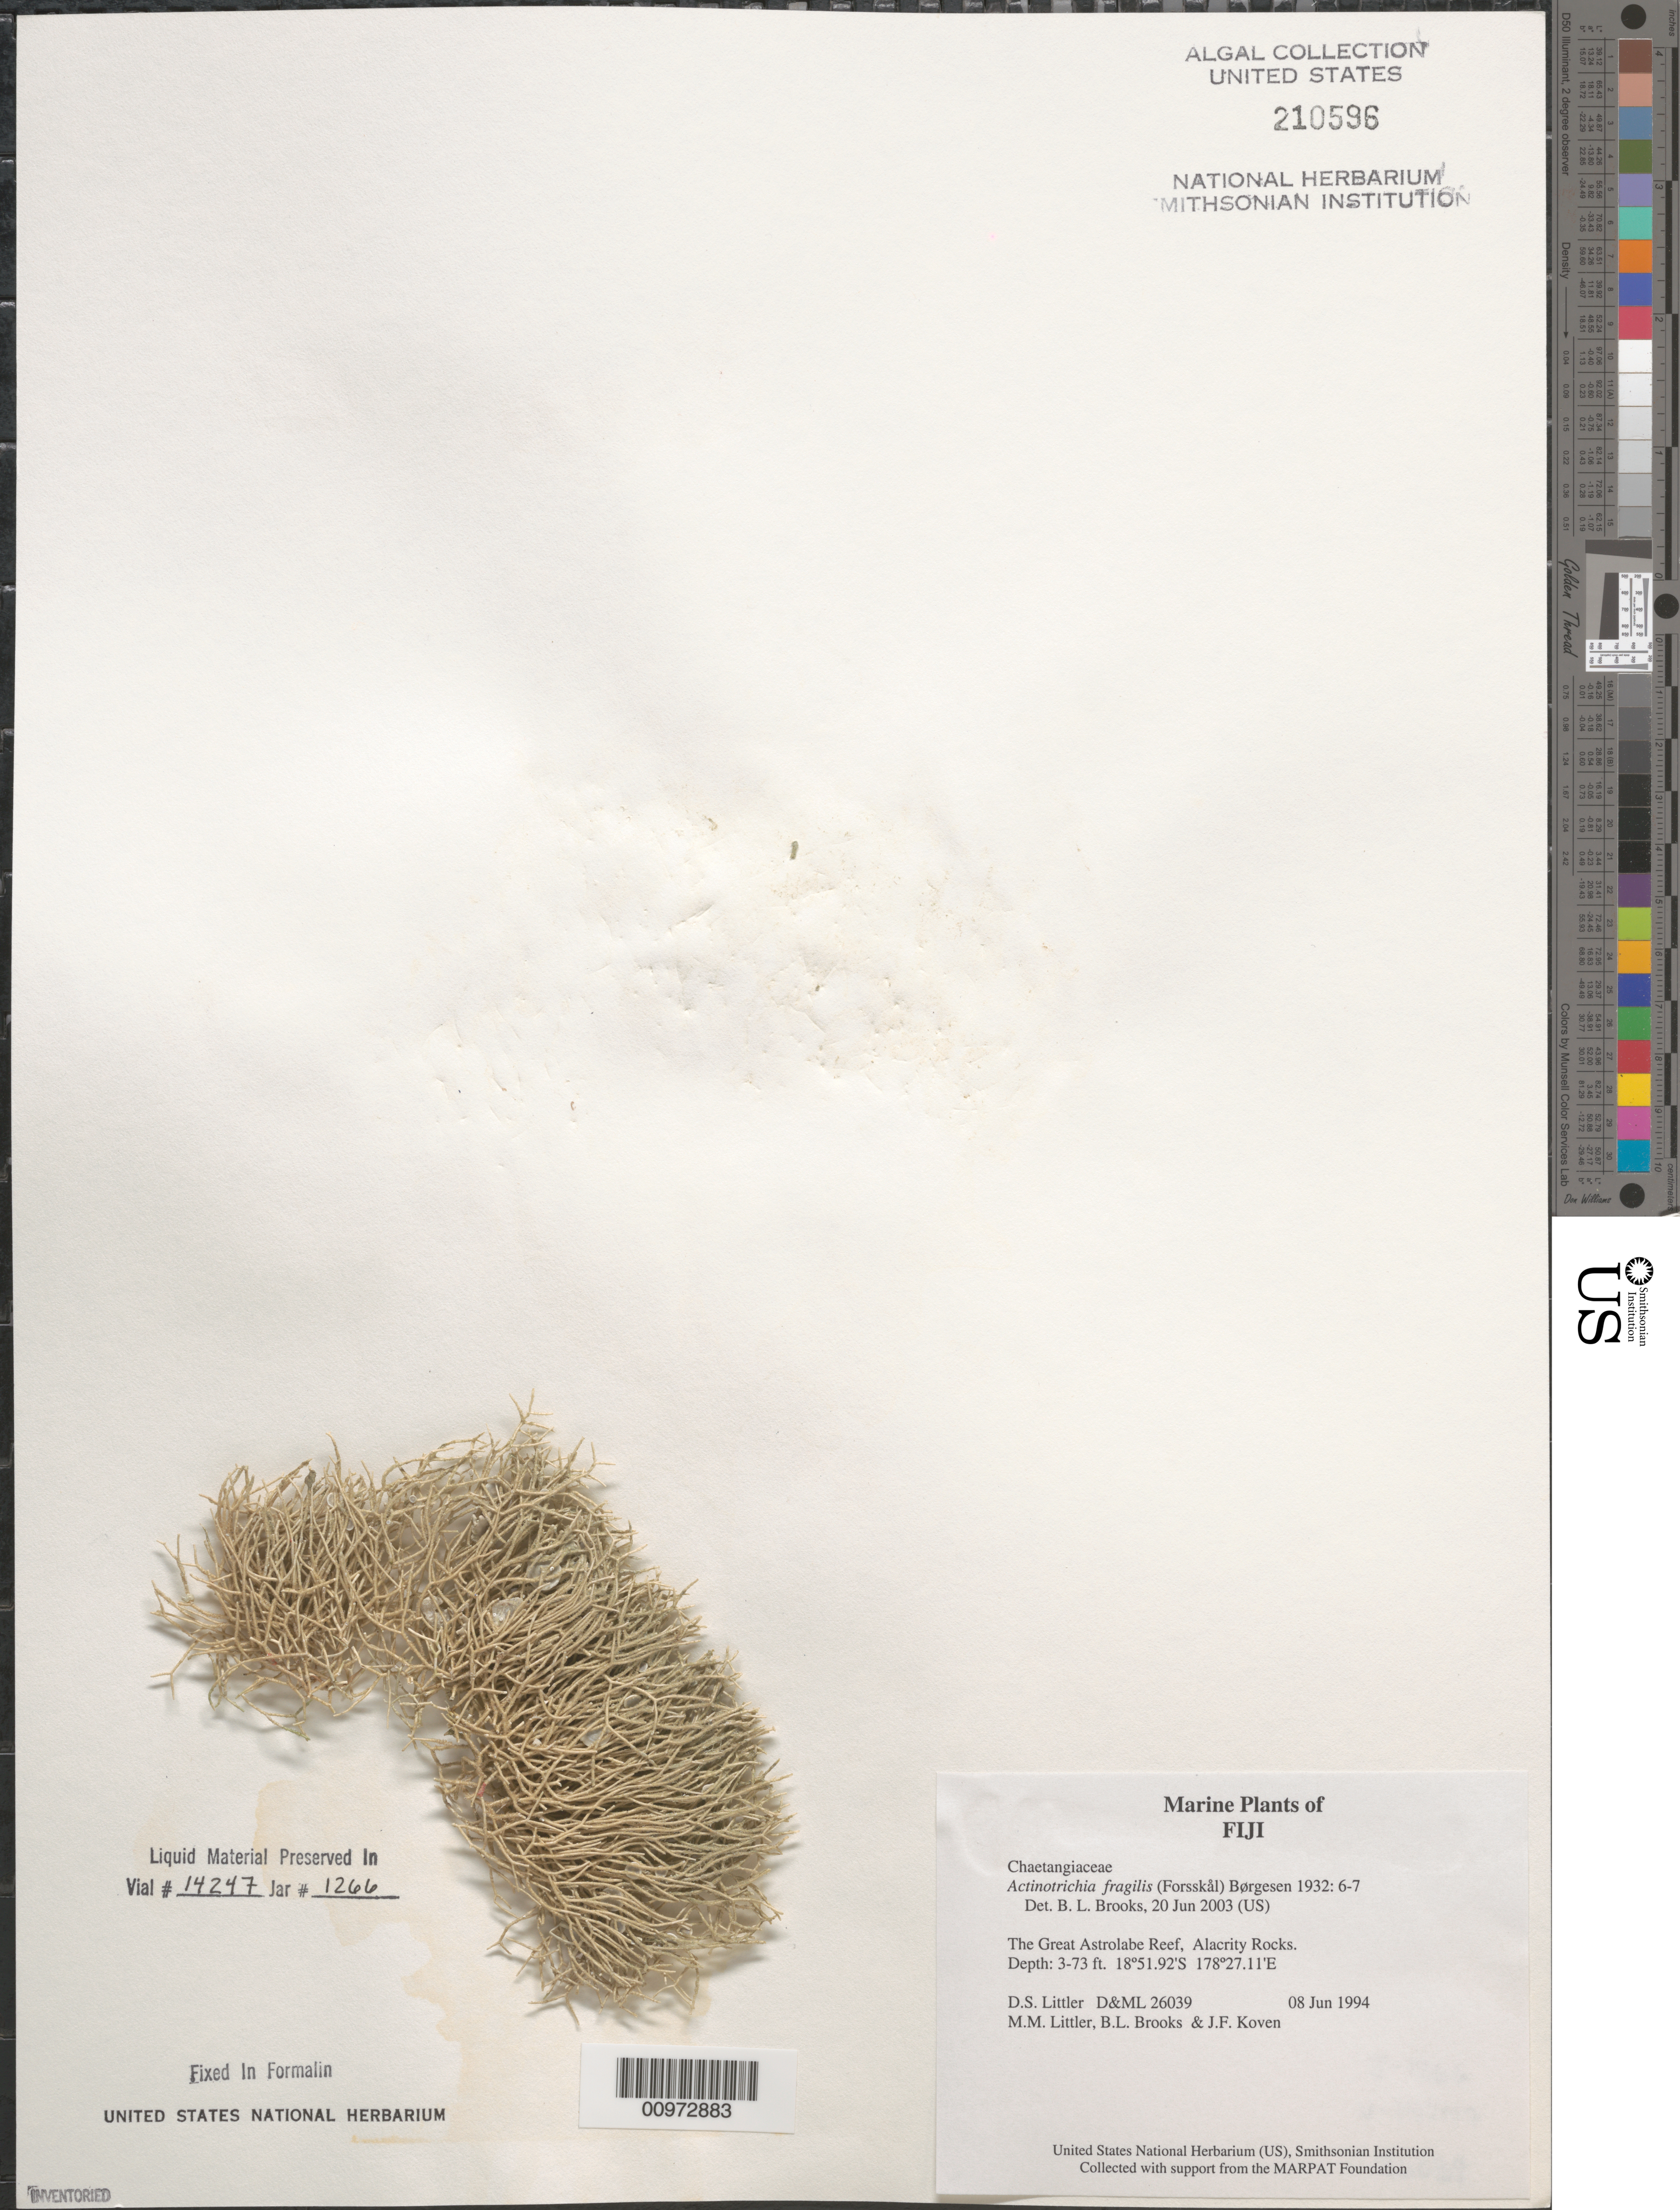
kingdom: Plantae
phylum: Rhodophyta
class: Florideophyceae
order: Nemaliales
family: Galaxauraceae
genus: Actinotrichia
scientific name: Actinotrichia fragilis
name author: (Forssk.) Børgesen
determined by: Brooks, B. L., (BOT), Smithsonian Institution - National Museum of Natural History (UNITED STATES)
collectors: D. S. Littler, M. M. Littler, B. Brooks & J. Koven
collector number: D&ML 26039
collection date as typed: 08 Jun 1994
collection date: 1994-06-08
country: Fiji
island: Great Astrolabe Reef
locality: Great Astrolabe Reef, Alacrity Rocks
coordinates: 18 51.92'S, 178 27.11'E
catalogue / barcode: US 210596